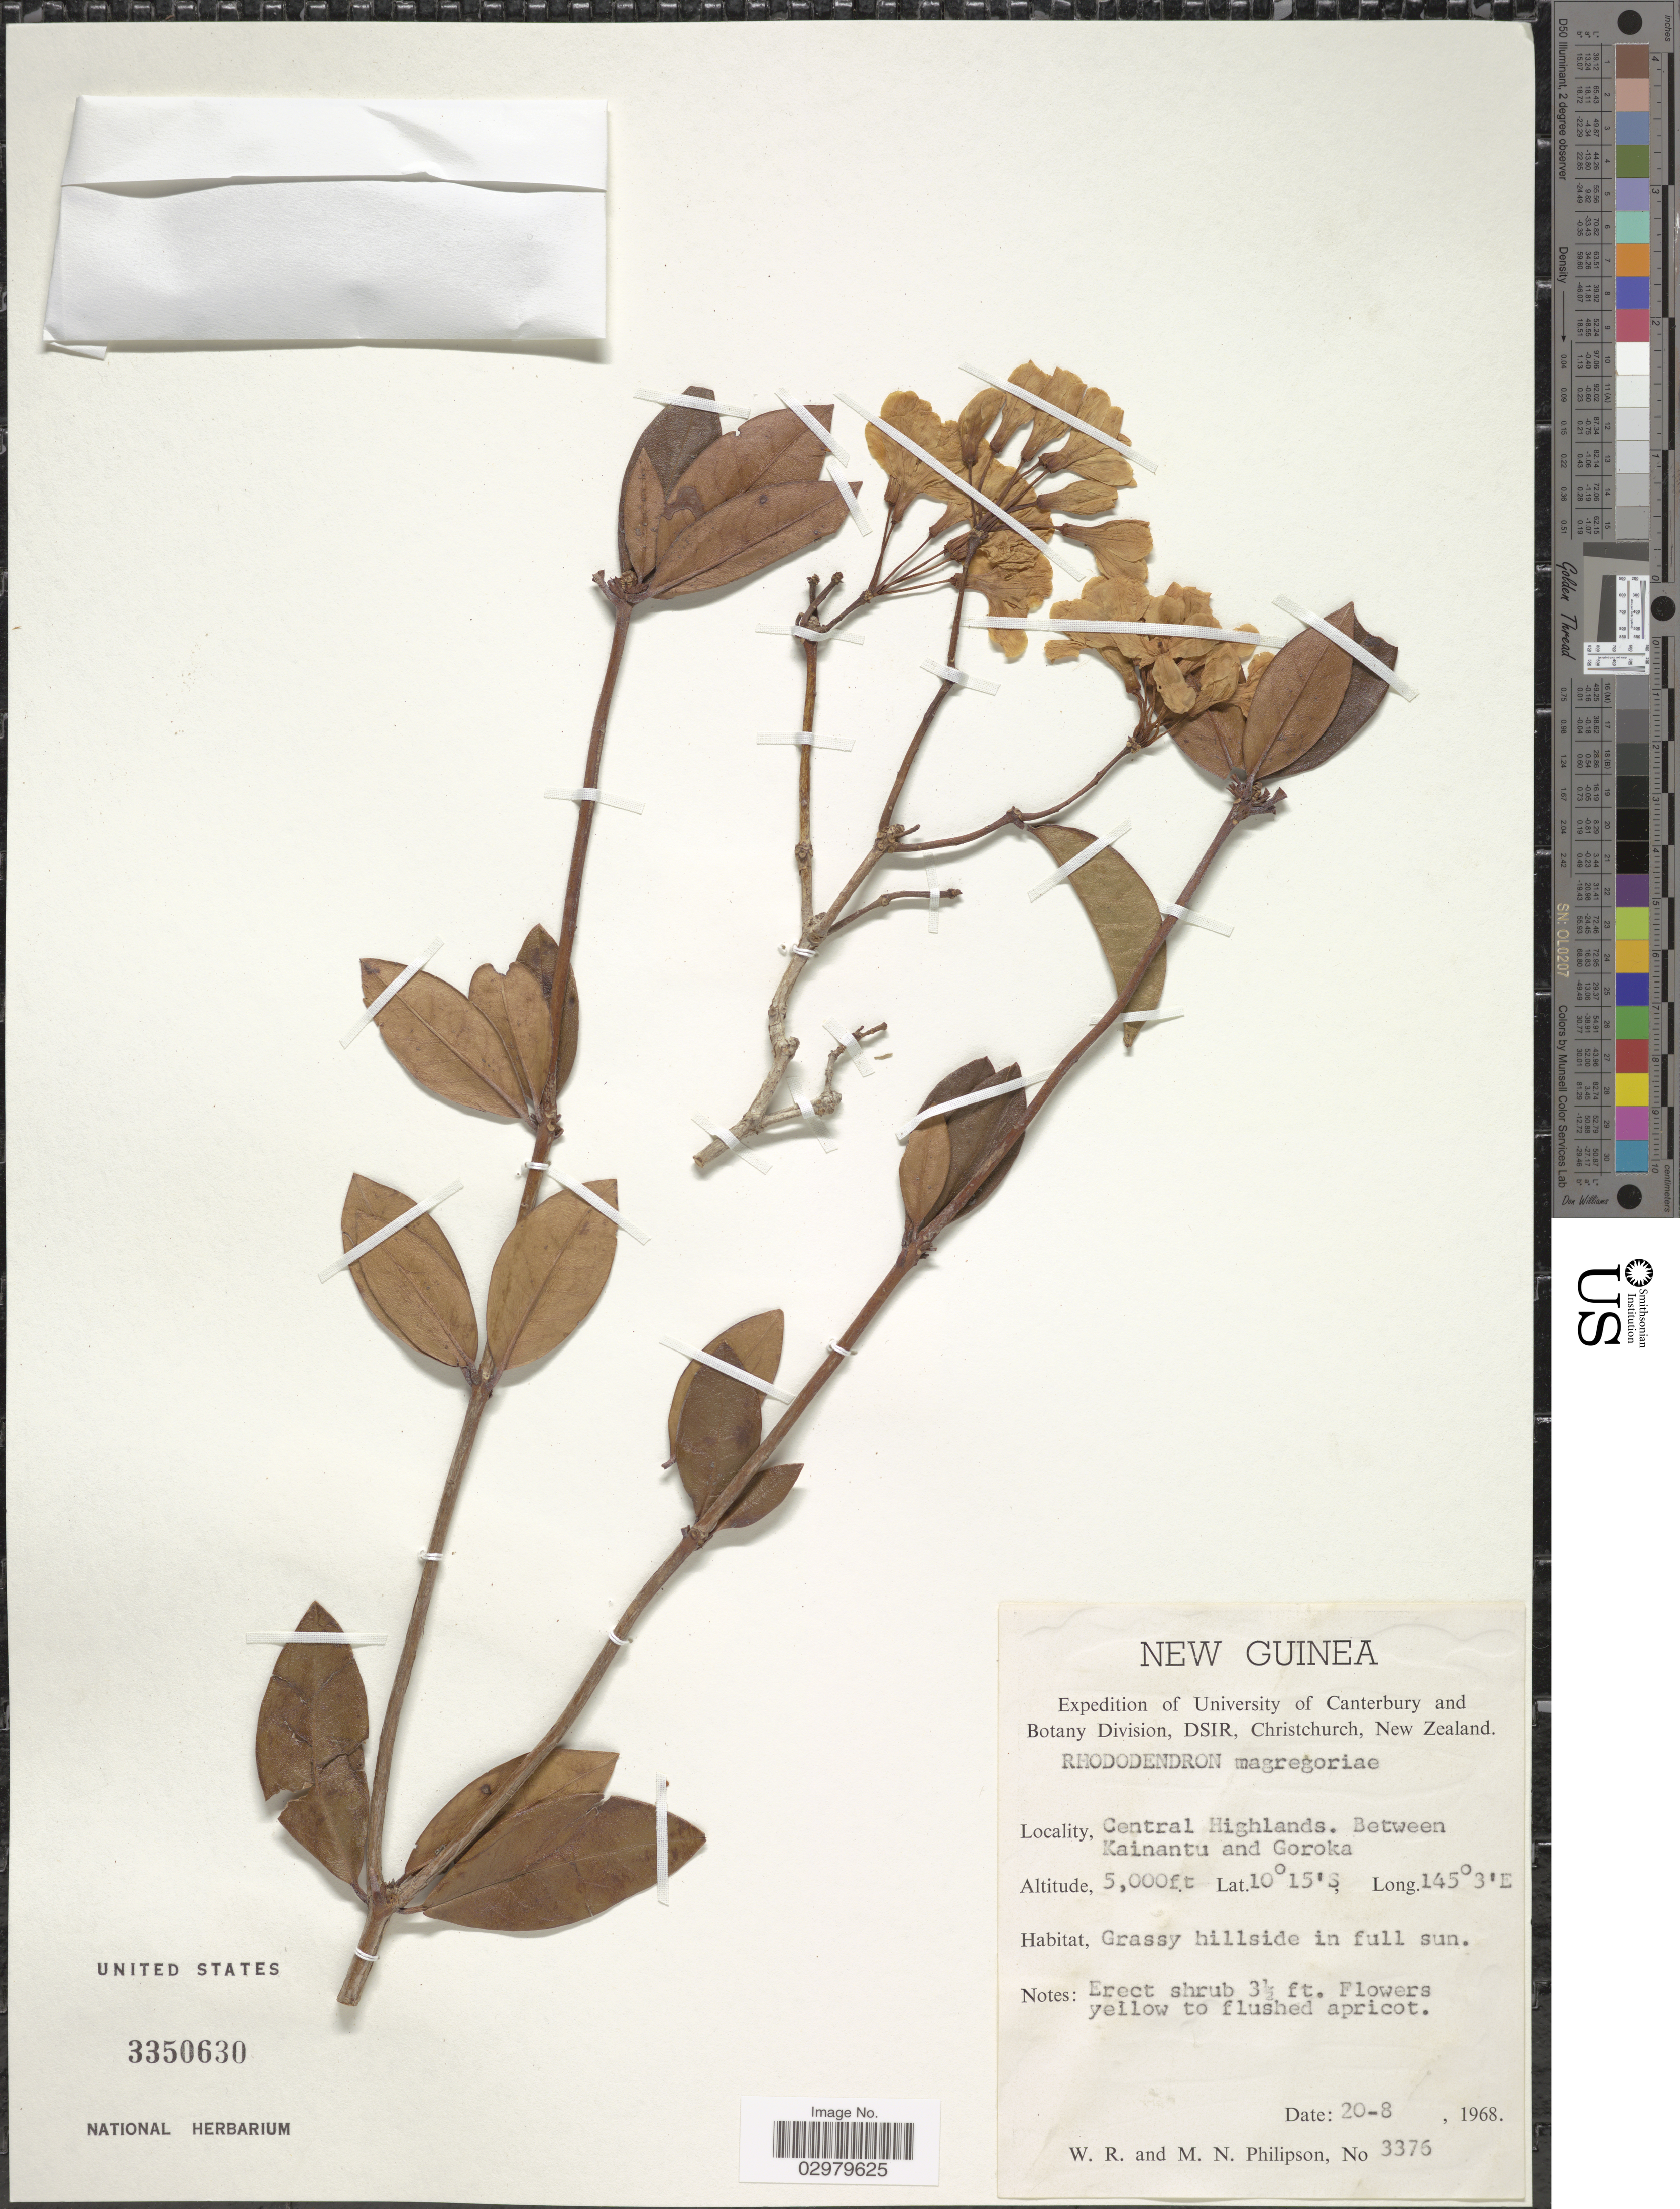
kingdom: Plantae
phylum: Tracheophyta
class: Magnoliopsida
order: Ericales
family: Ericaceae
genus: Rhododendron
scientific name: Rhododendron macgregoriae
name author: F. Muell.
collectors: W. R. Philipson & M. Philipson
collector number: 3376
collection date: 1968-08-20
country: Papua New Guinea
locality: New Guinea. Central Highlands. Between Kainantu and Goroka.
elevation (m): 1524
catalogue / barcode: US 3350630